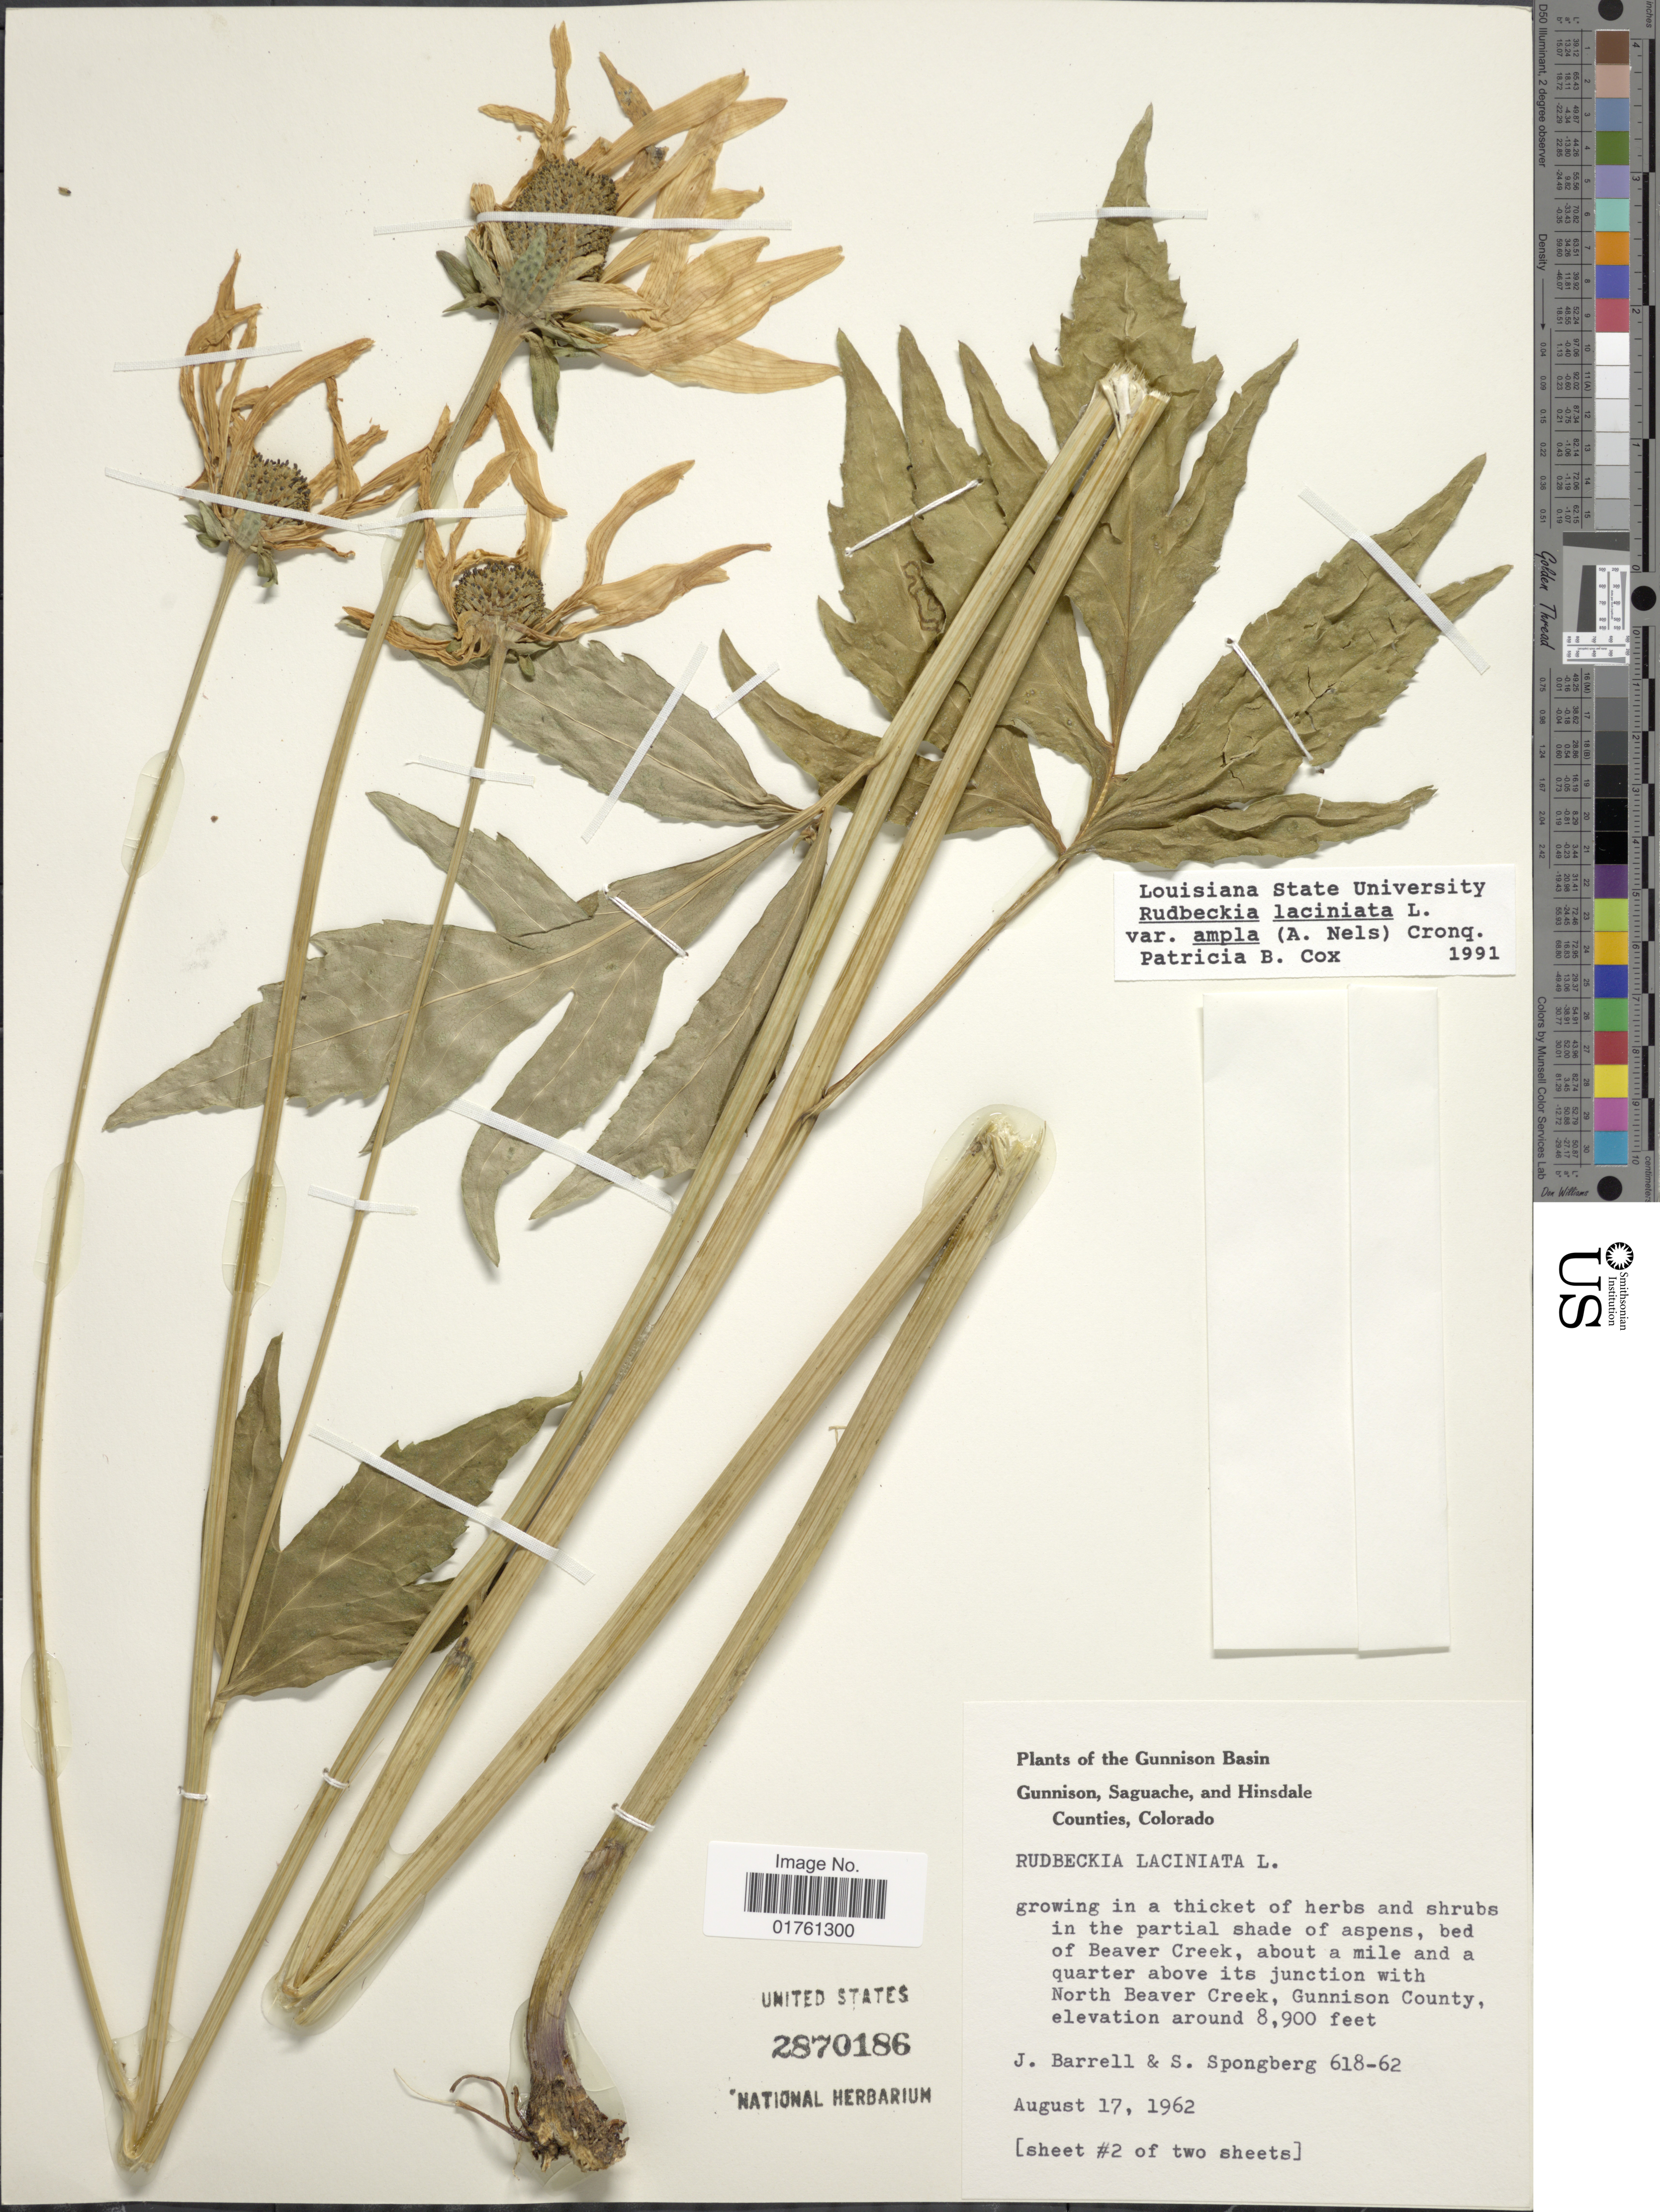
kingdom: Plantae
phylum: Tracheophyta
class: Magnoliopsida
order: Asterales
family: Asteraceae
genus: Rudbeckia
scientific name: Rudbeckia laciniata var. ampla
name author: (A. Nelson) Cronq.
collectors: J. Barrell & S. A.Spongberg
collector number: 618-62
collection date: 1962-08-17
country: United States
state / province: Colorado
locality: The Gunnison Basin Gunnison, Saguache, and Hinsdale Counties, bed of Beaver Creek, about a mile and a quarter above its junction with North Beaver Creek, Gunnison County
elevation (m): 2713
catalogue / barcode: US 2870186